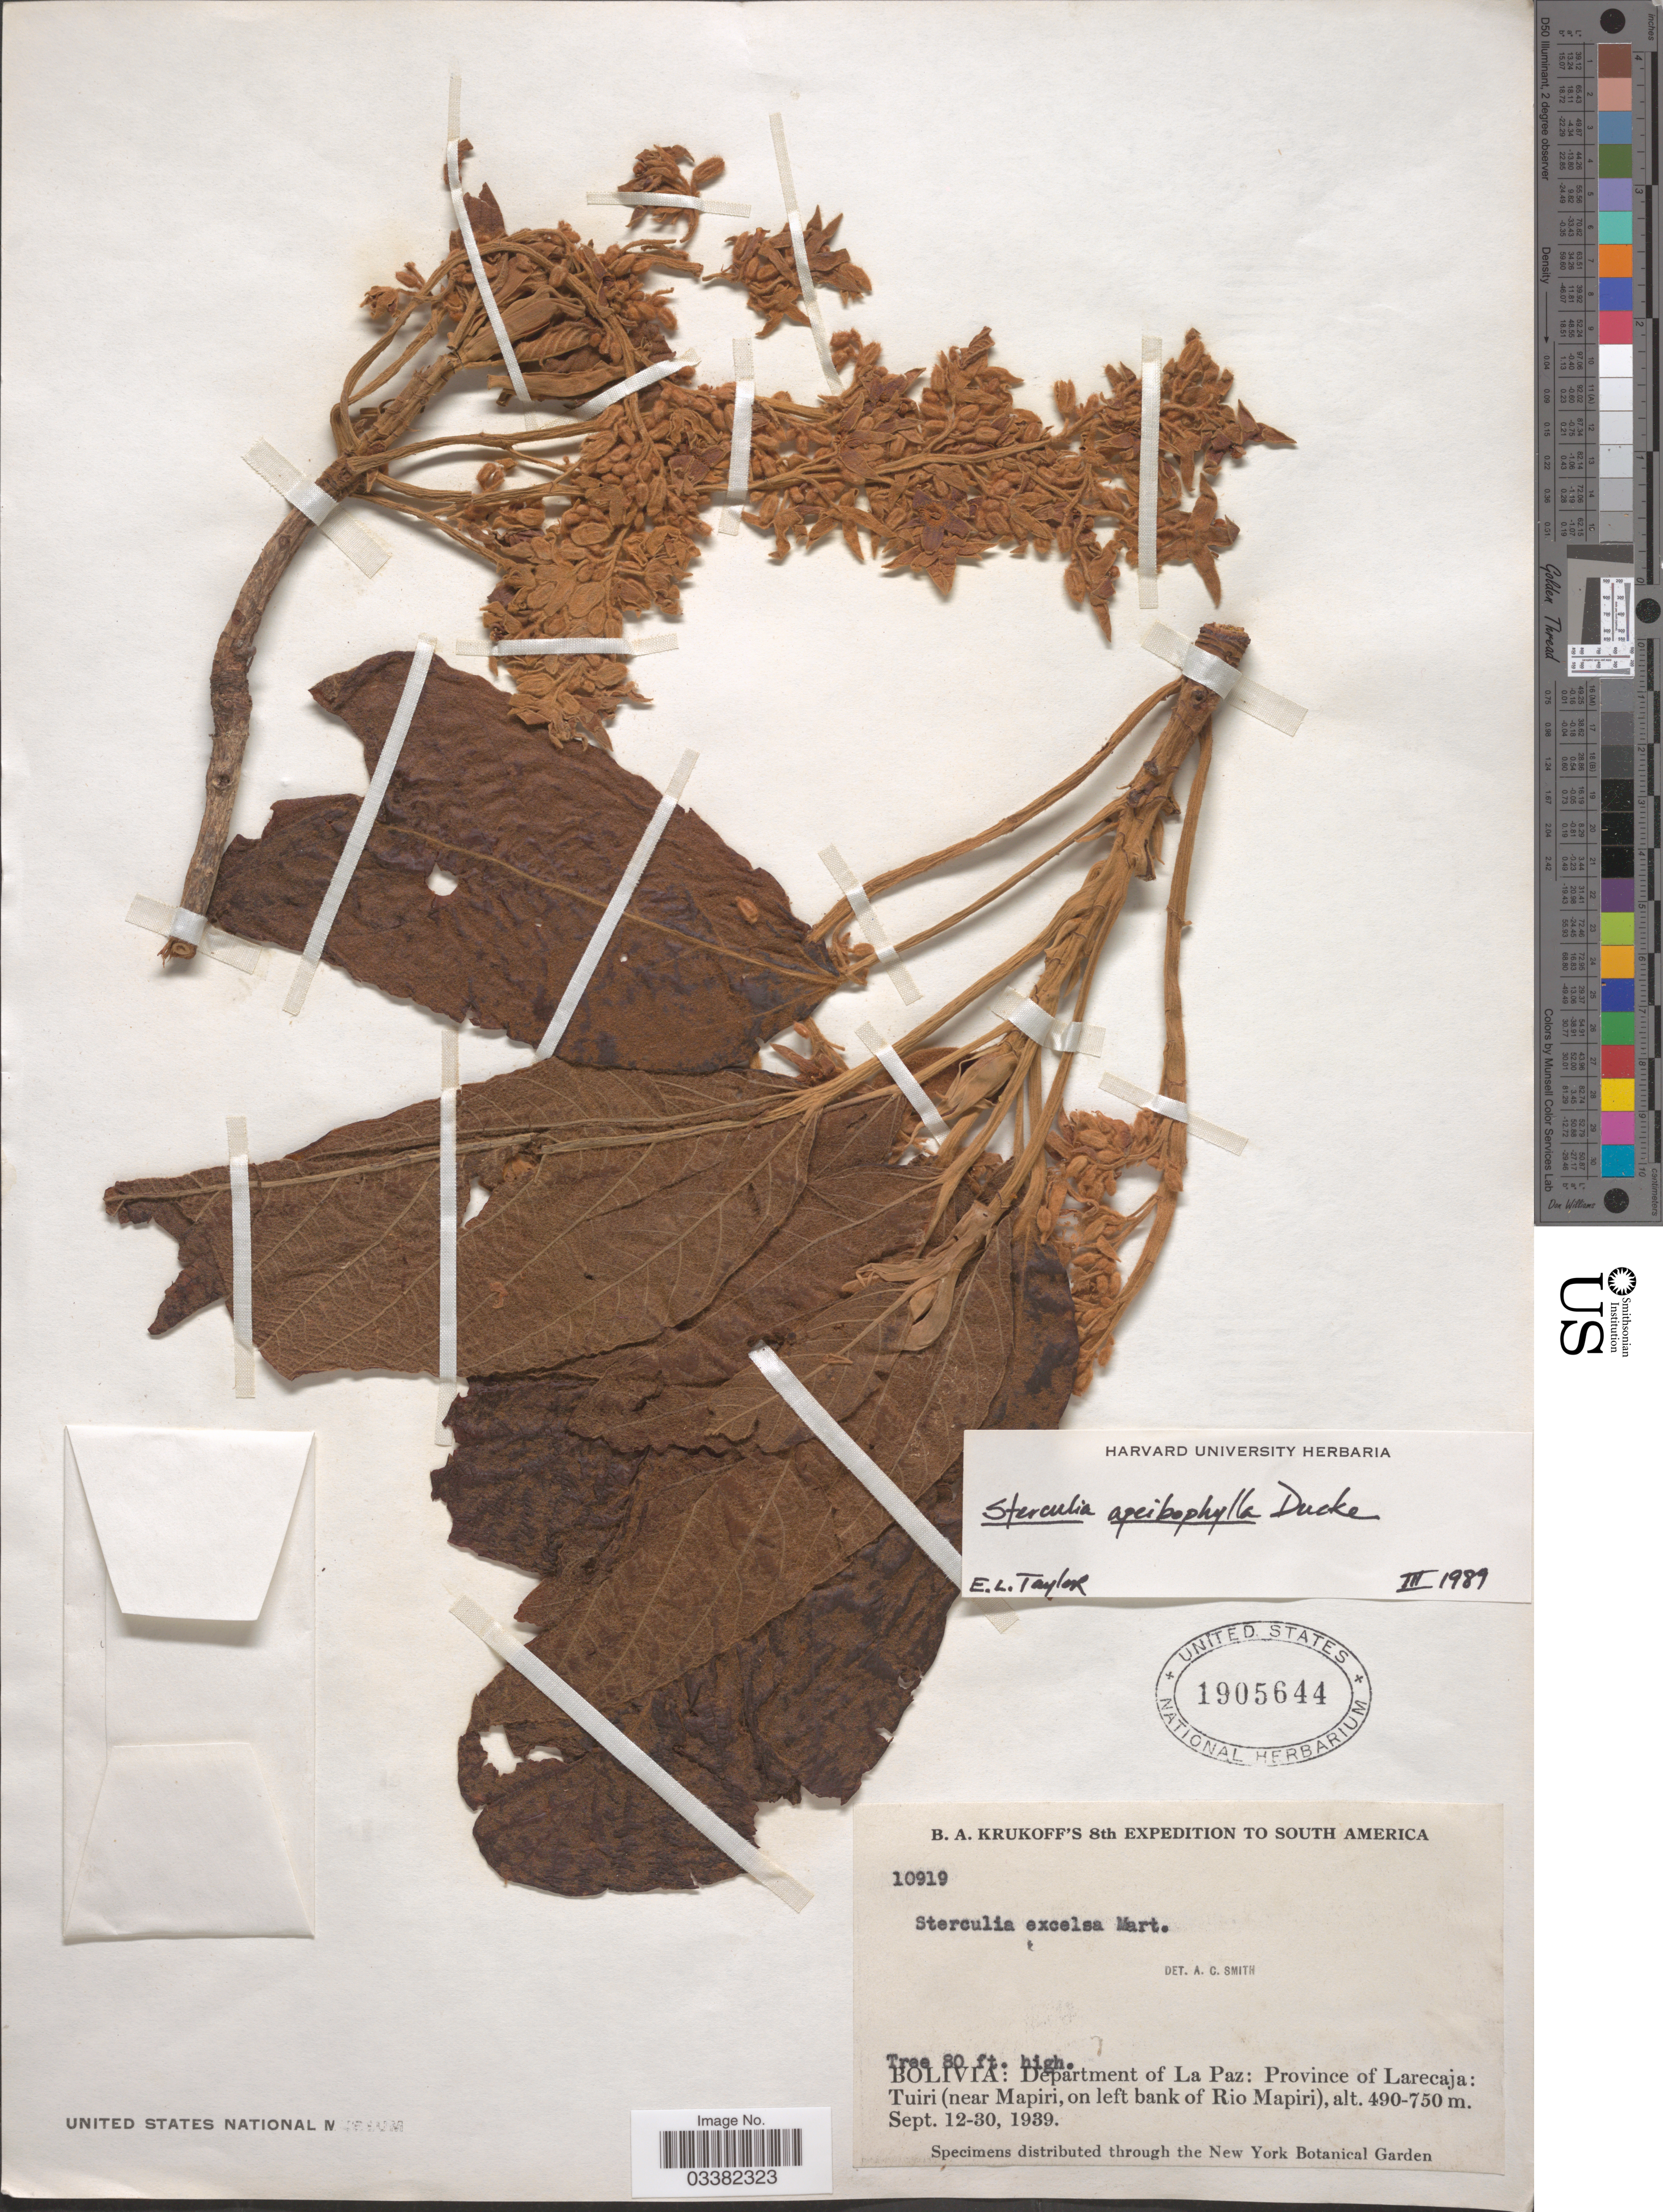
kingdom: Plantae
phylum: Tracheophyta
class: Magnoliopsida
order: Malvales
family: Malvaceae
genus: Sterculia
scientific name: Sterculia apeibophylla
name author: Ducke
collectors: B. A. Krukoff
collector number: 10919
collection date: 1939-09-12/1939-09-30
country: Bolivia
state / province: La Paz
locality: Department of La Paz: Province of Larecaja: Tuiri (near Mapiri, on left bank of Rio Mapiri).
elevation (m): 490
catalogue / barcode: US 1905644